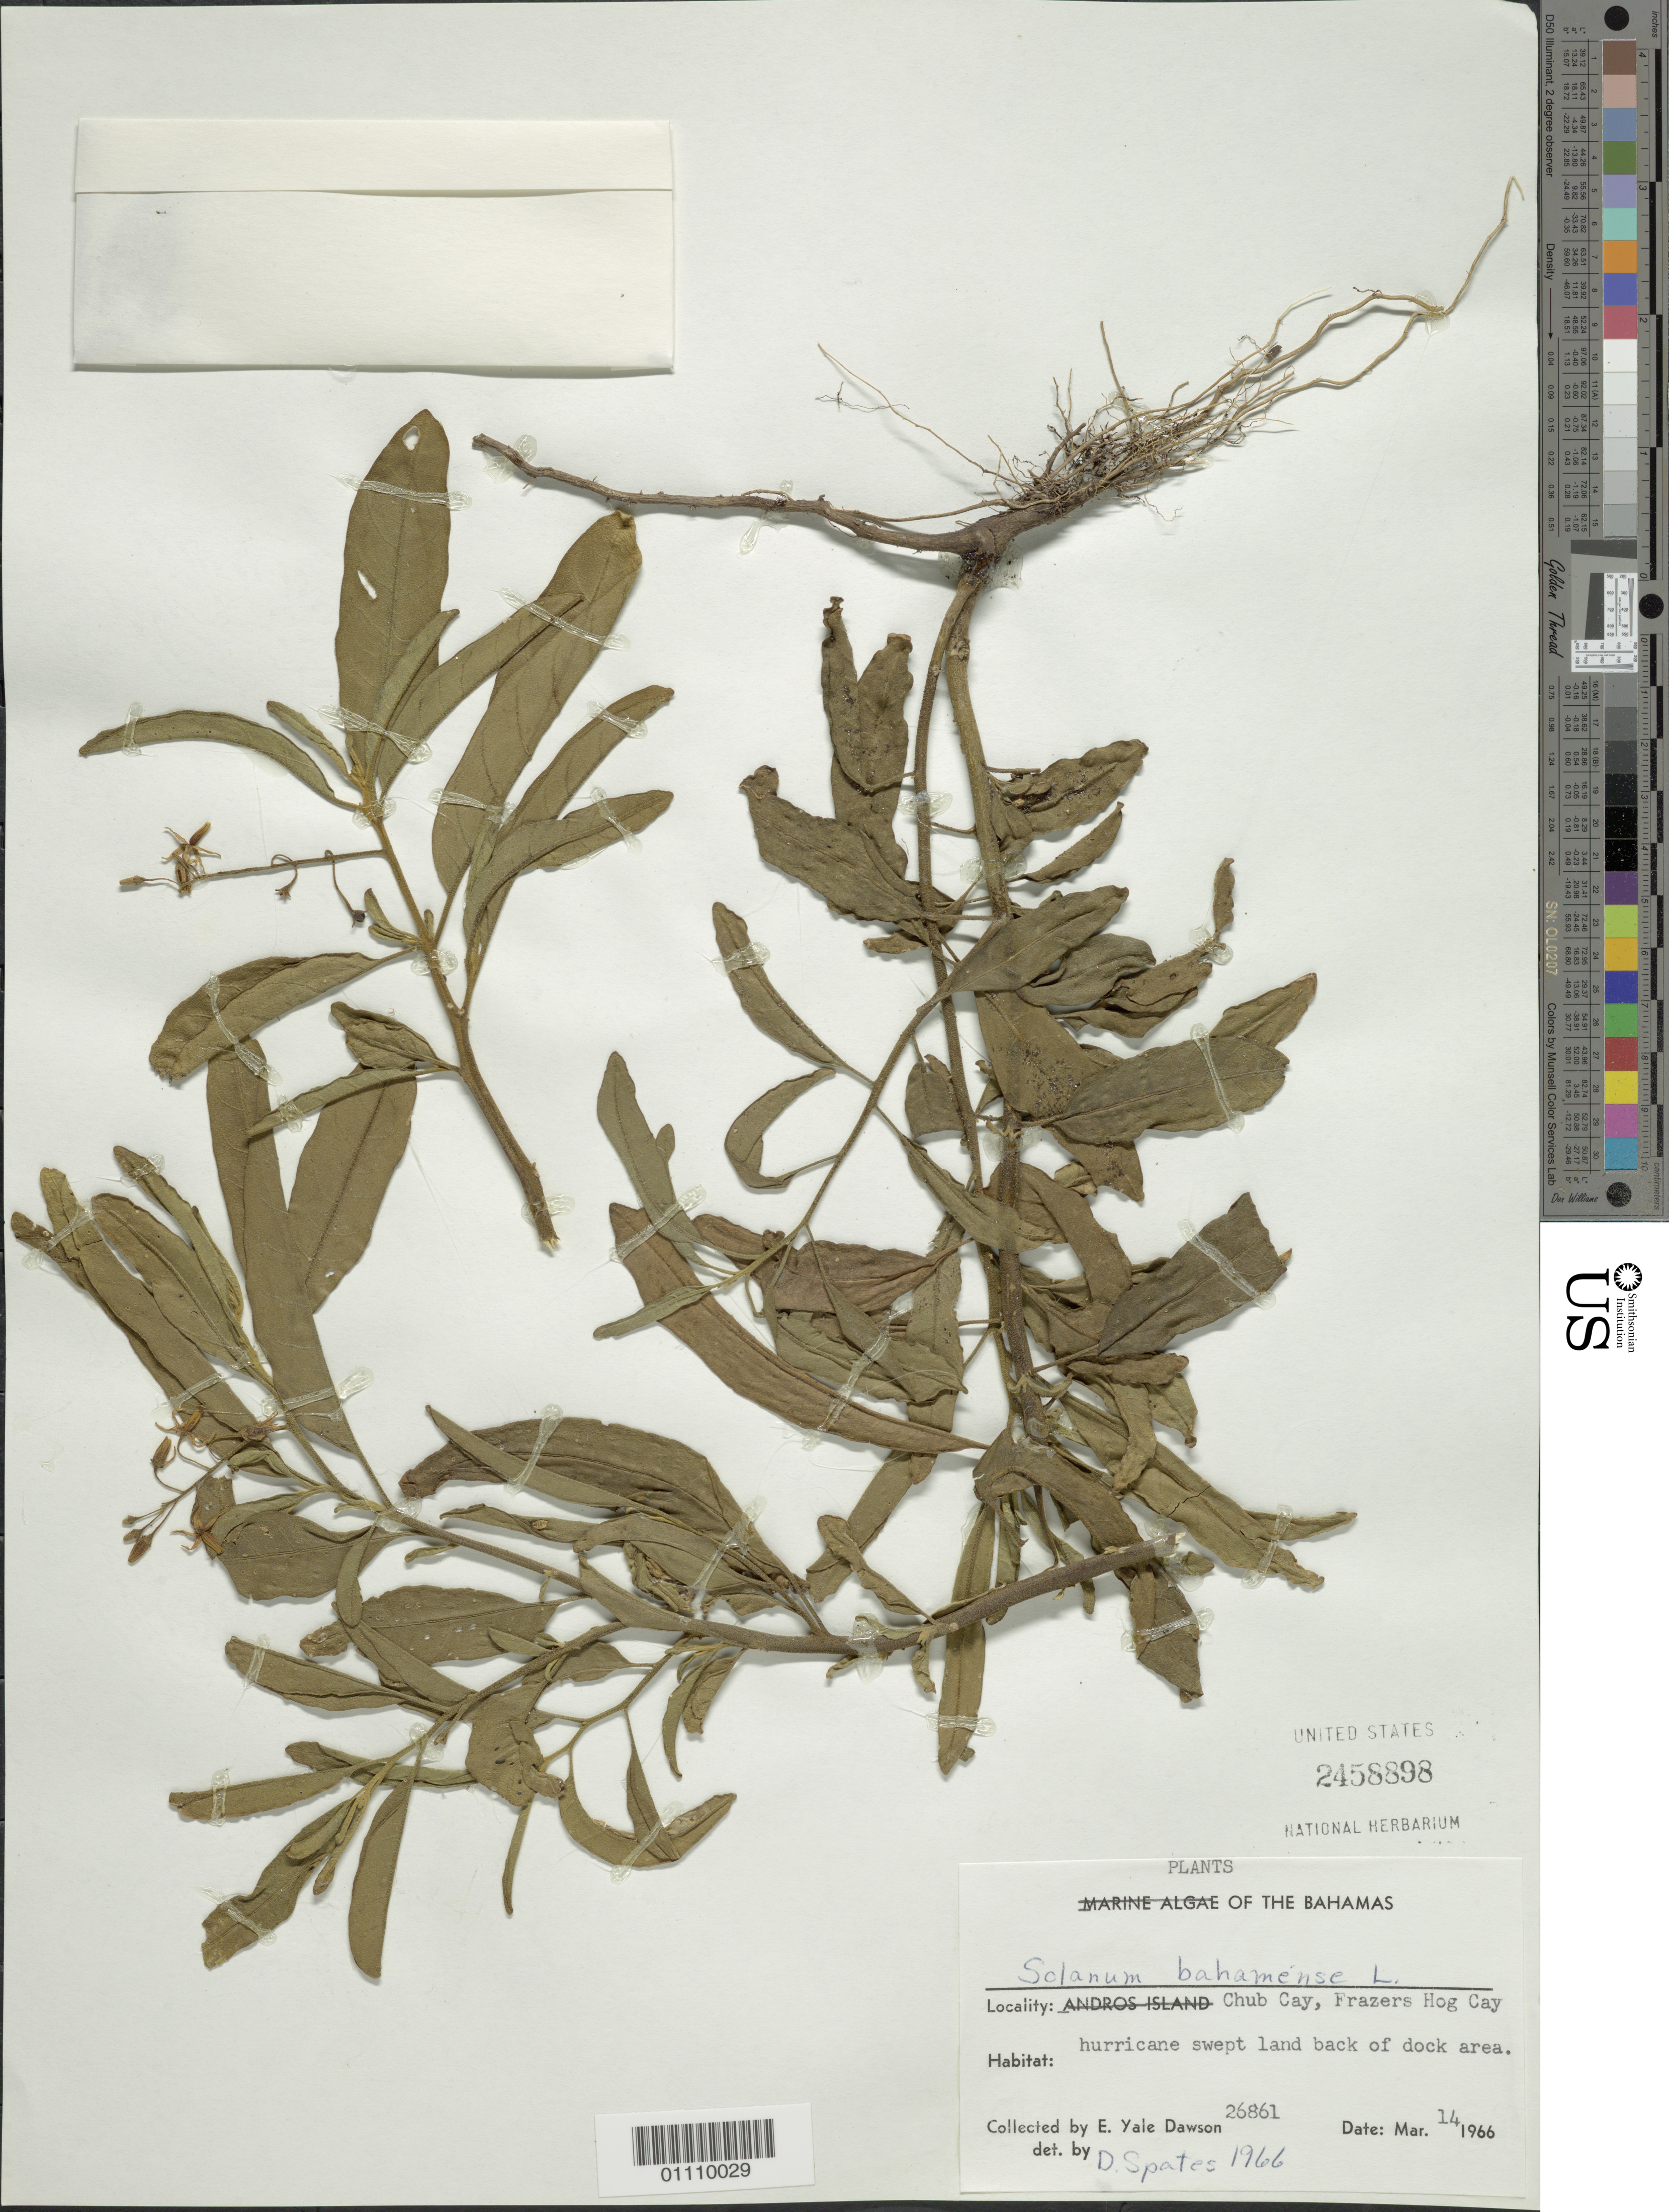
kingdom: Plantae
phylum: Tracheophyta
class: Magnoliopsida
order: Solanales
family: Solanaceae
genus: Solanum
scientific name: Solanum bahamense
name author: L.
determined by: Spates, D.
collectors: E. Y. Dawson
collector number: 26861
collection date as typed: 14 Mar 1966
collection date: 1966-03-14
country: Bahamas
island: Chub Cay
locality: Frazers Hog Cay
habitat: Hurricane swept land back of dock area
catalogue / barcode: US 2458898